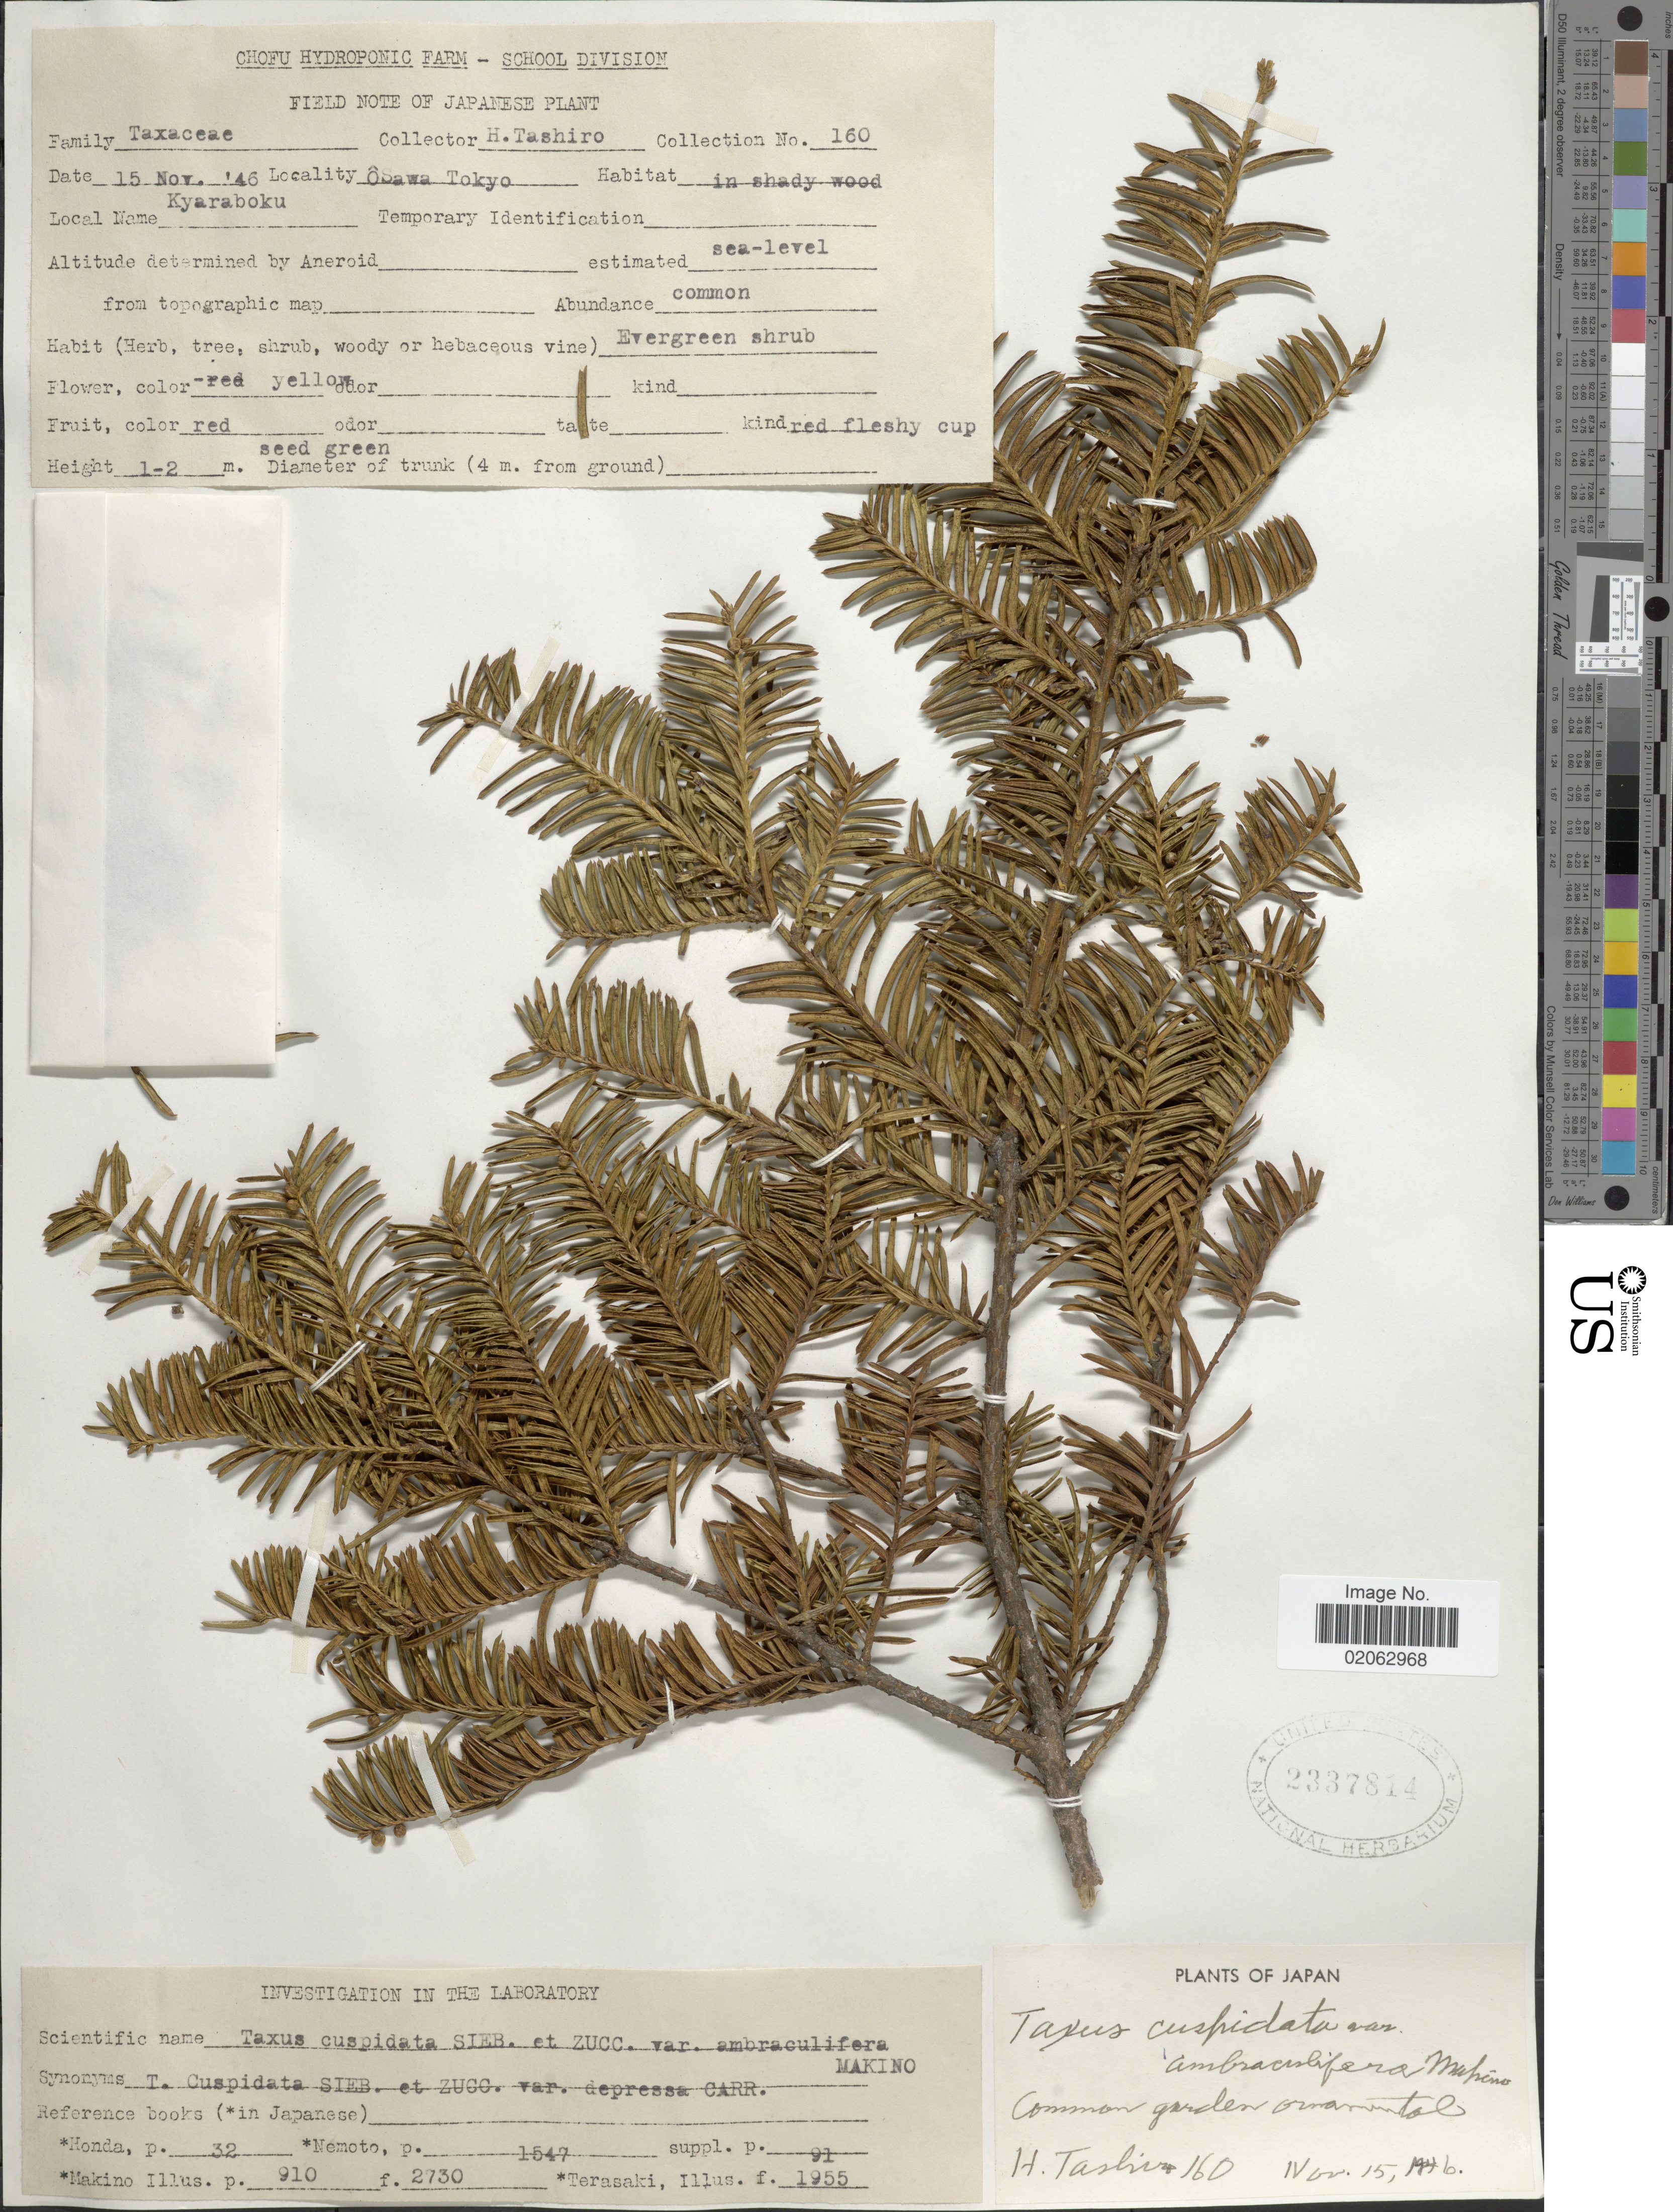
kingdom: Plantae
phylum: Tracheophyta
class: Pinopsida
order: Pinales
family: Taxaceae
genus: Taxus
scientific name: Taxus cuspidata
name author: Siebert & Zucc.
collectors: H. Tashiro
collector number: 160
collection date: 1946-11-15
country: Japan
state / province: Tokyo, Federal City of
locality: Osawa Tokyo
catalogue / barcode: US 2337814